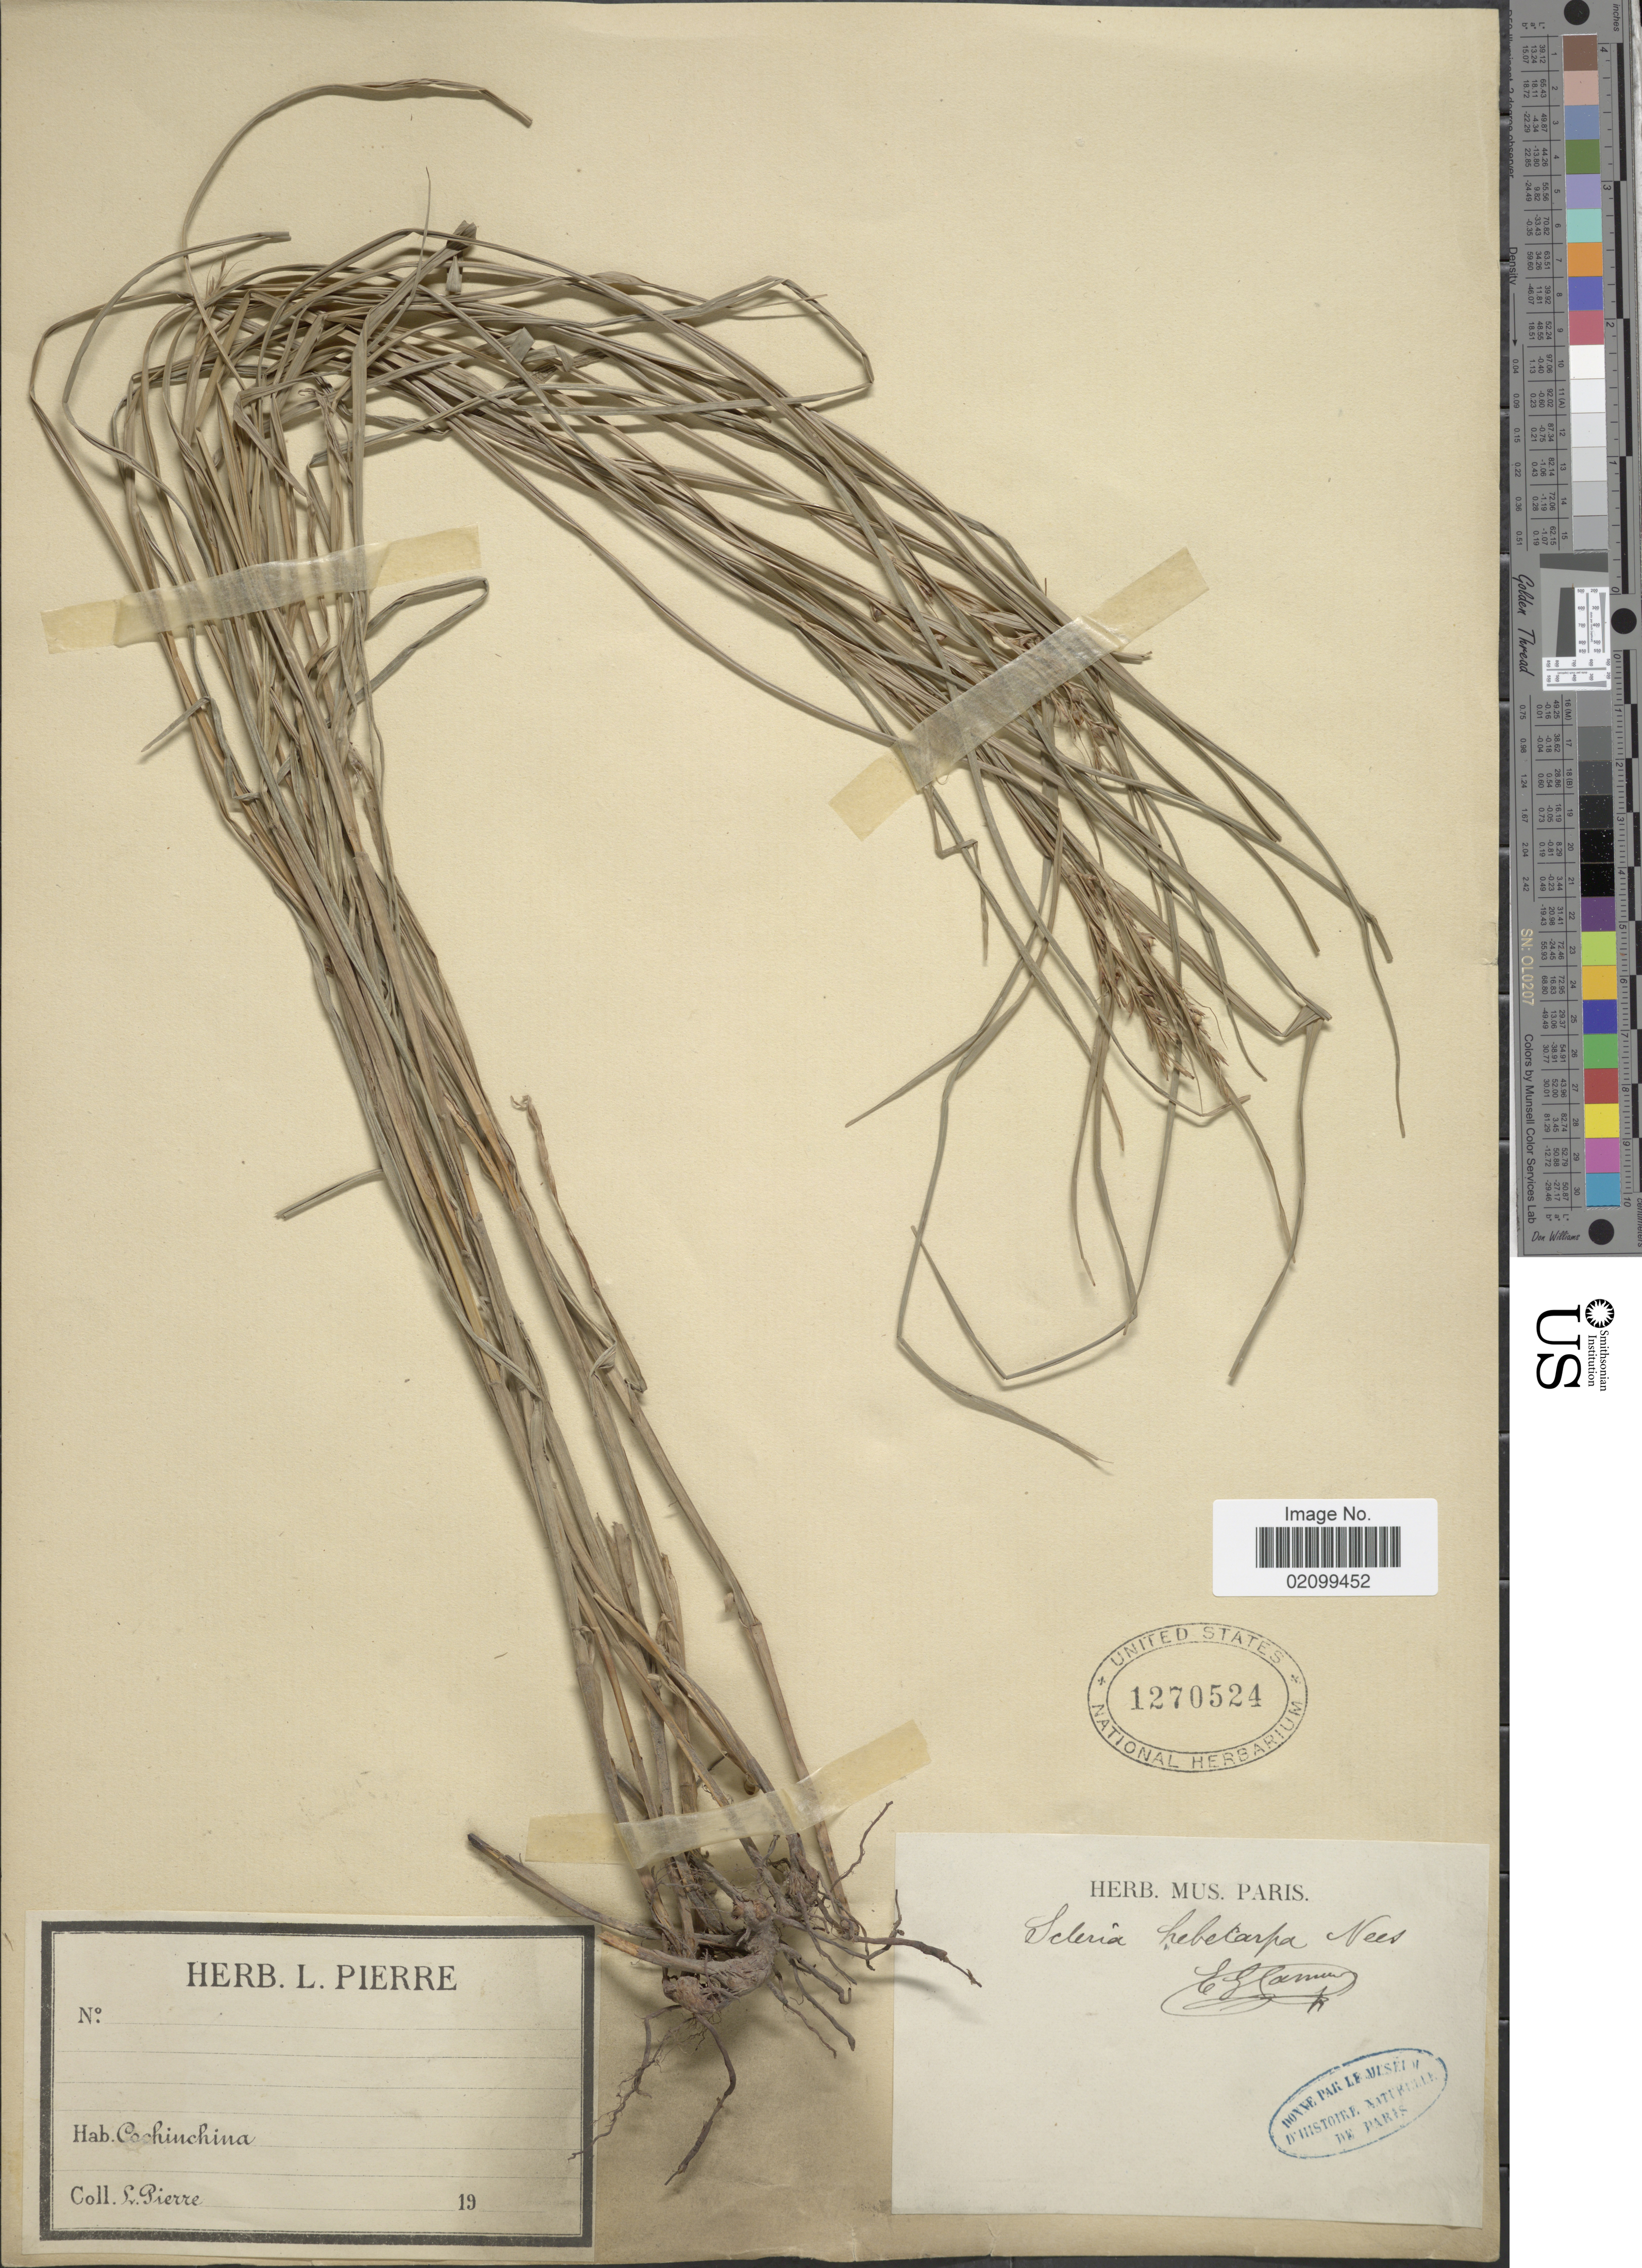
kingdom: Plantae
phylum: Tracheophyta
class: Liliopsida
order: Poales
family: Cyperaceae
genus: Scleria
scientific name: Scleria levis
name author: Retz.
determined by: Strong, Mark T., (BOT), Smithsonian Institution - National Museum of Natural History (UNITED STATES)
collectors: L. Pierre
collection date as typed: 19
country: Vietnam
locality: Cochinchina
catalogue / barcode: US 1270524